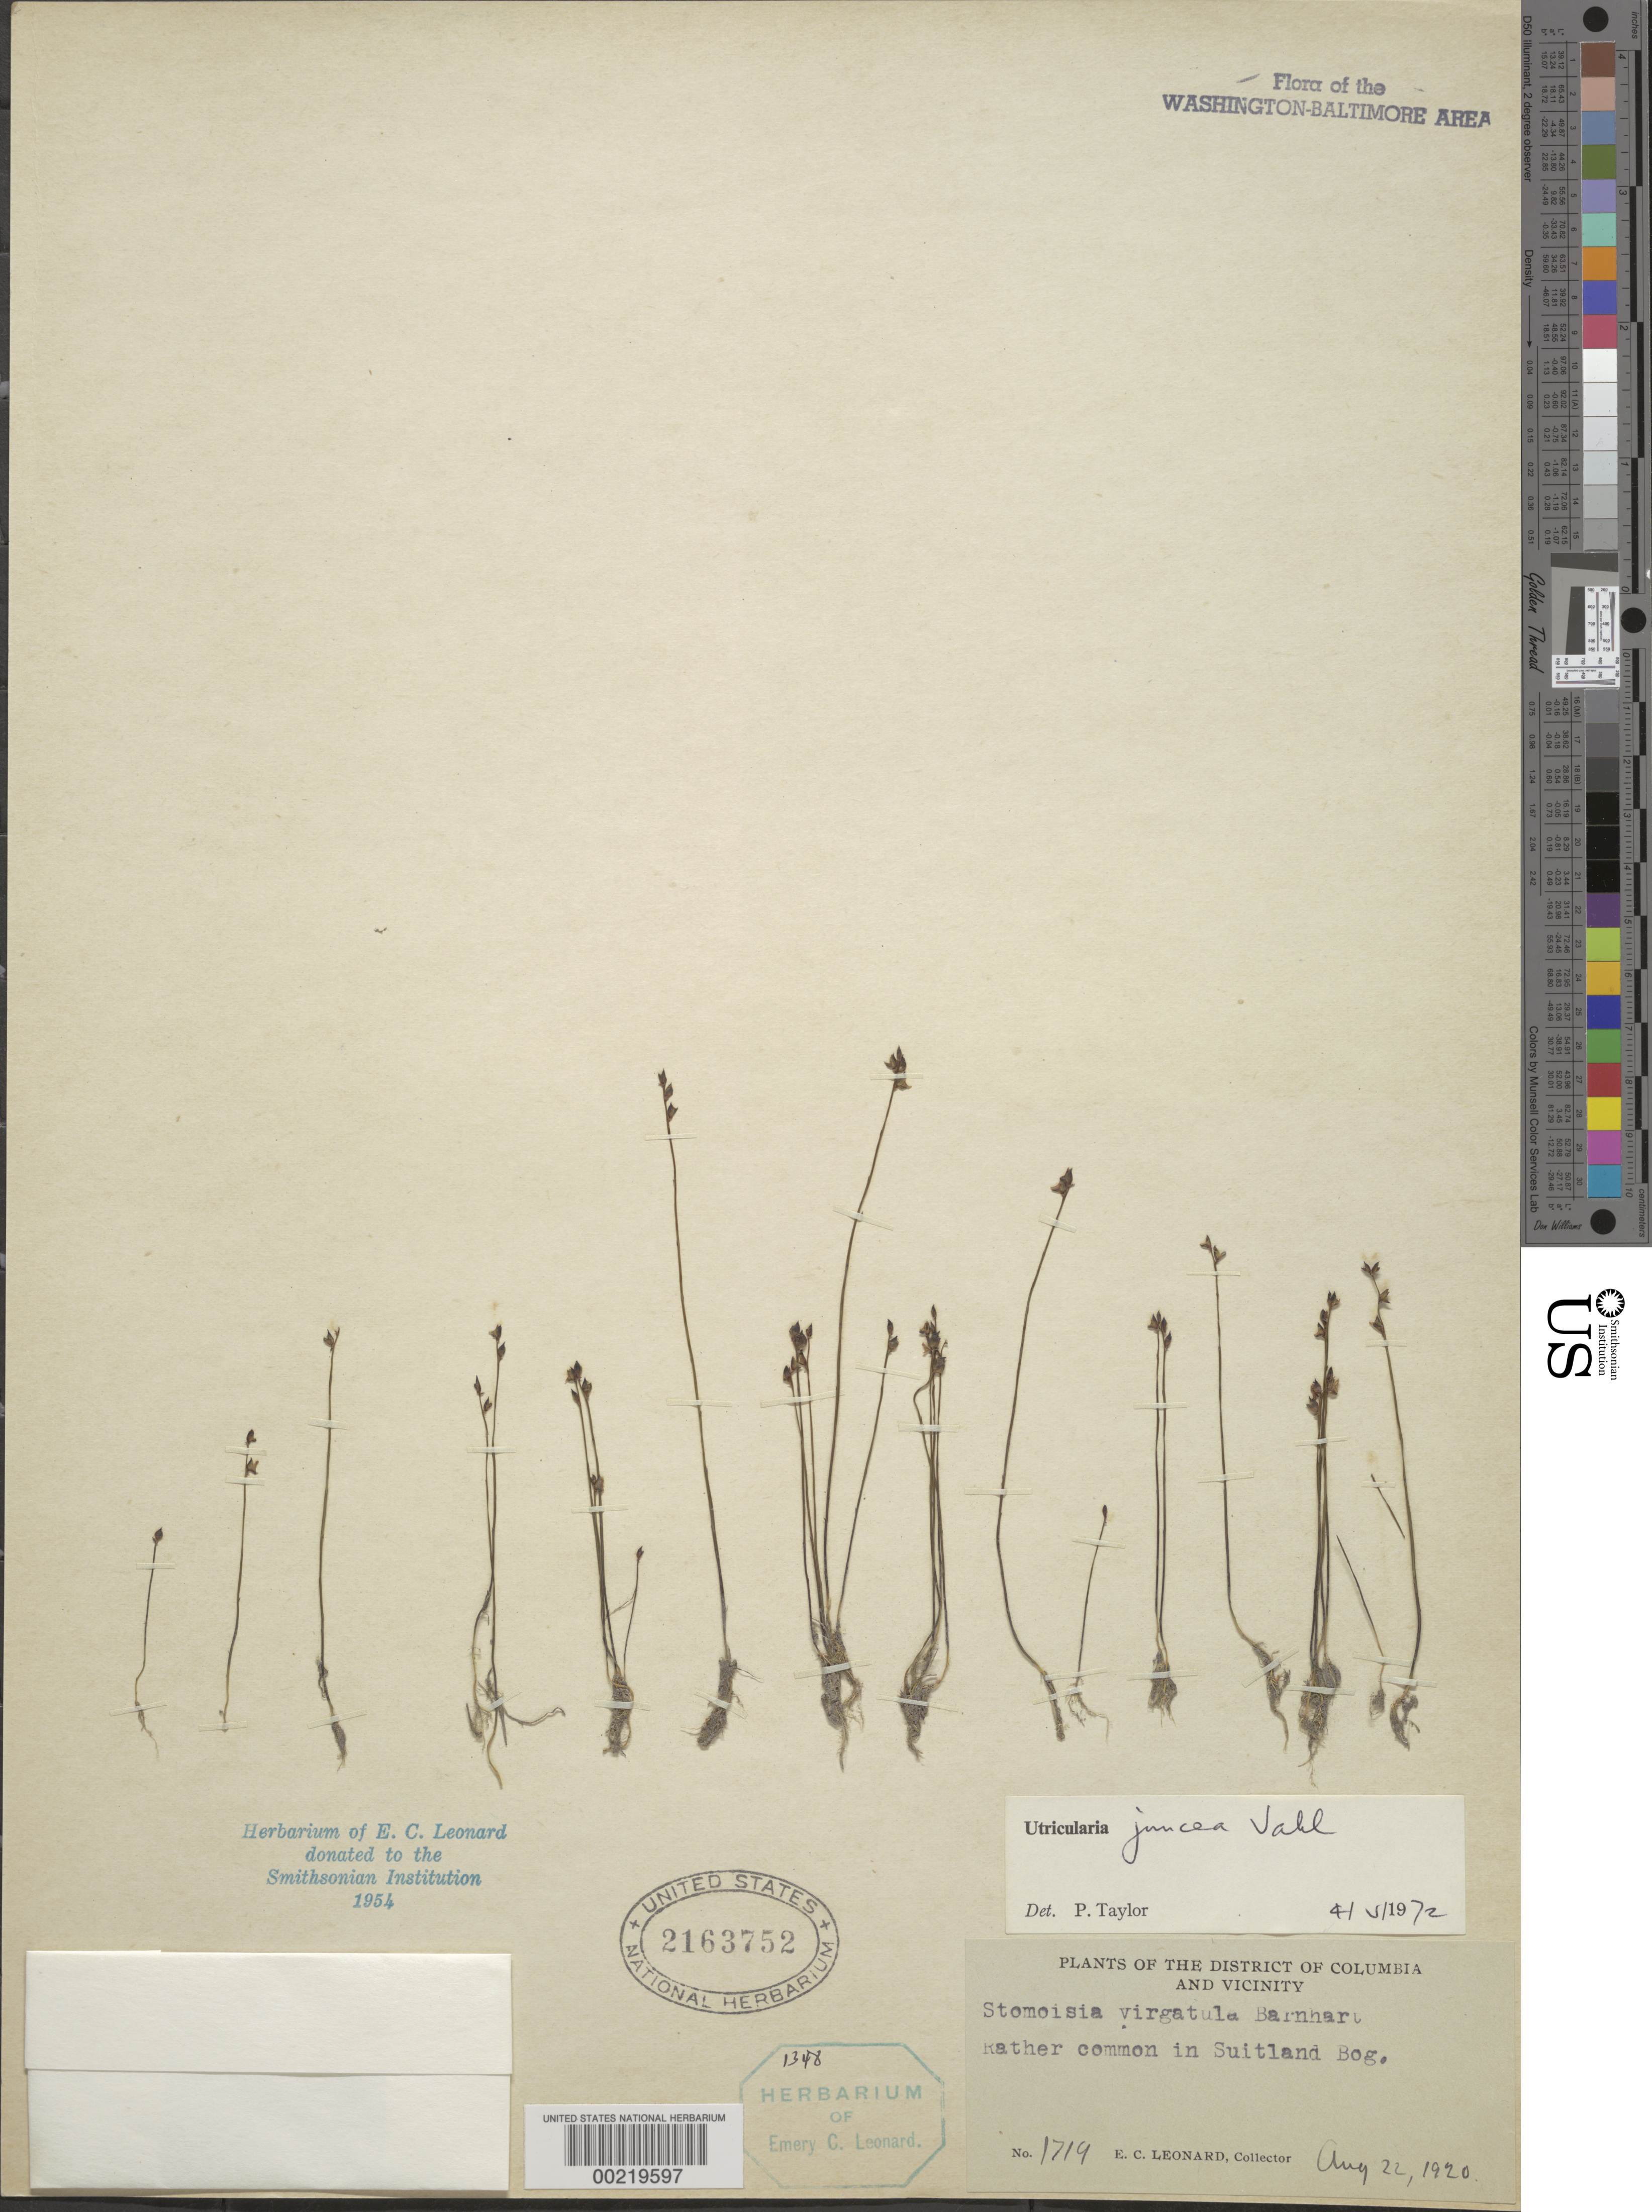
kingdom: Plantae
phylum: Tracheophyta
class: Magnoliopsida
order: Lamiales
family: Lentibulariaceae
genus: Utricularia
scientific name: Utricularia juncea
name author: Vahl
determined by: Taylor, P. G.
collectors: E. C. Leonard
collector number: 1719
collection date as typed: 22 Aug 1920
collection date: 1920-08-22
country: United States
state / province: Maryland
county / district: Prince George's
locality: Suitland Bog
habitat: Bog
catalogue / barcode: US 2163752